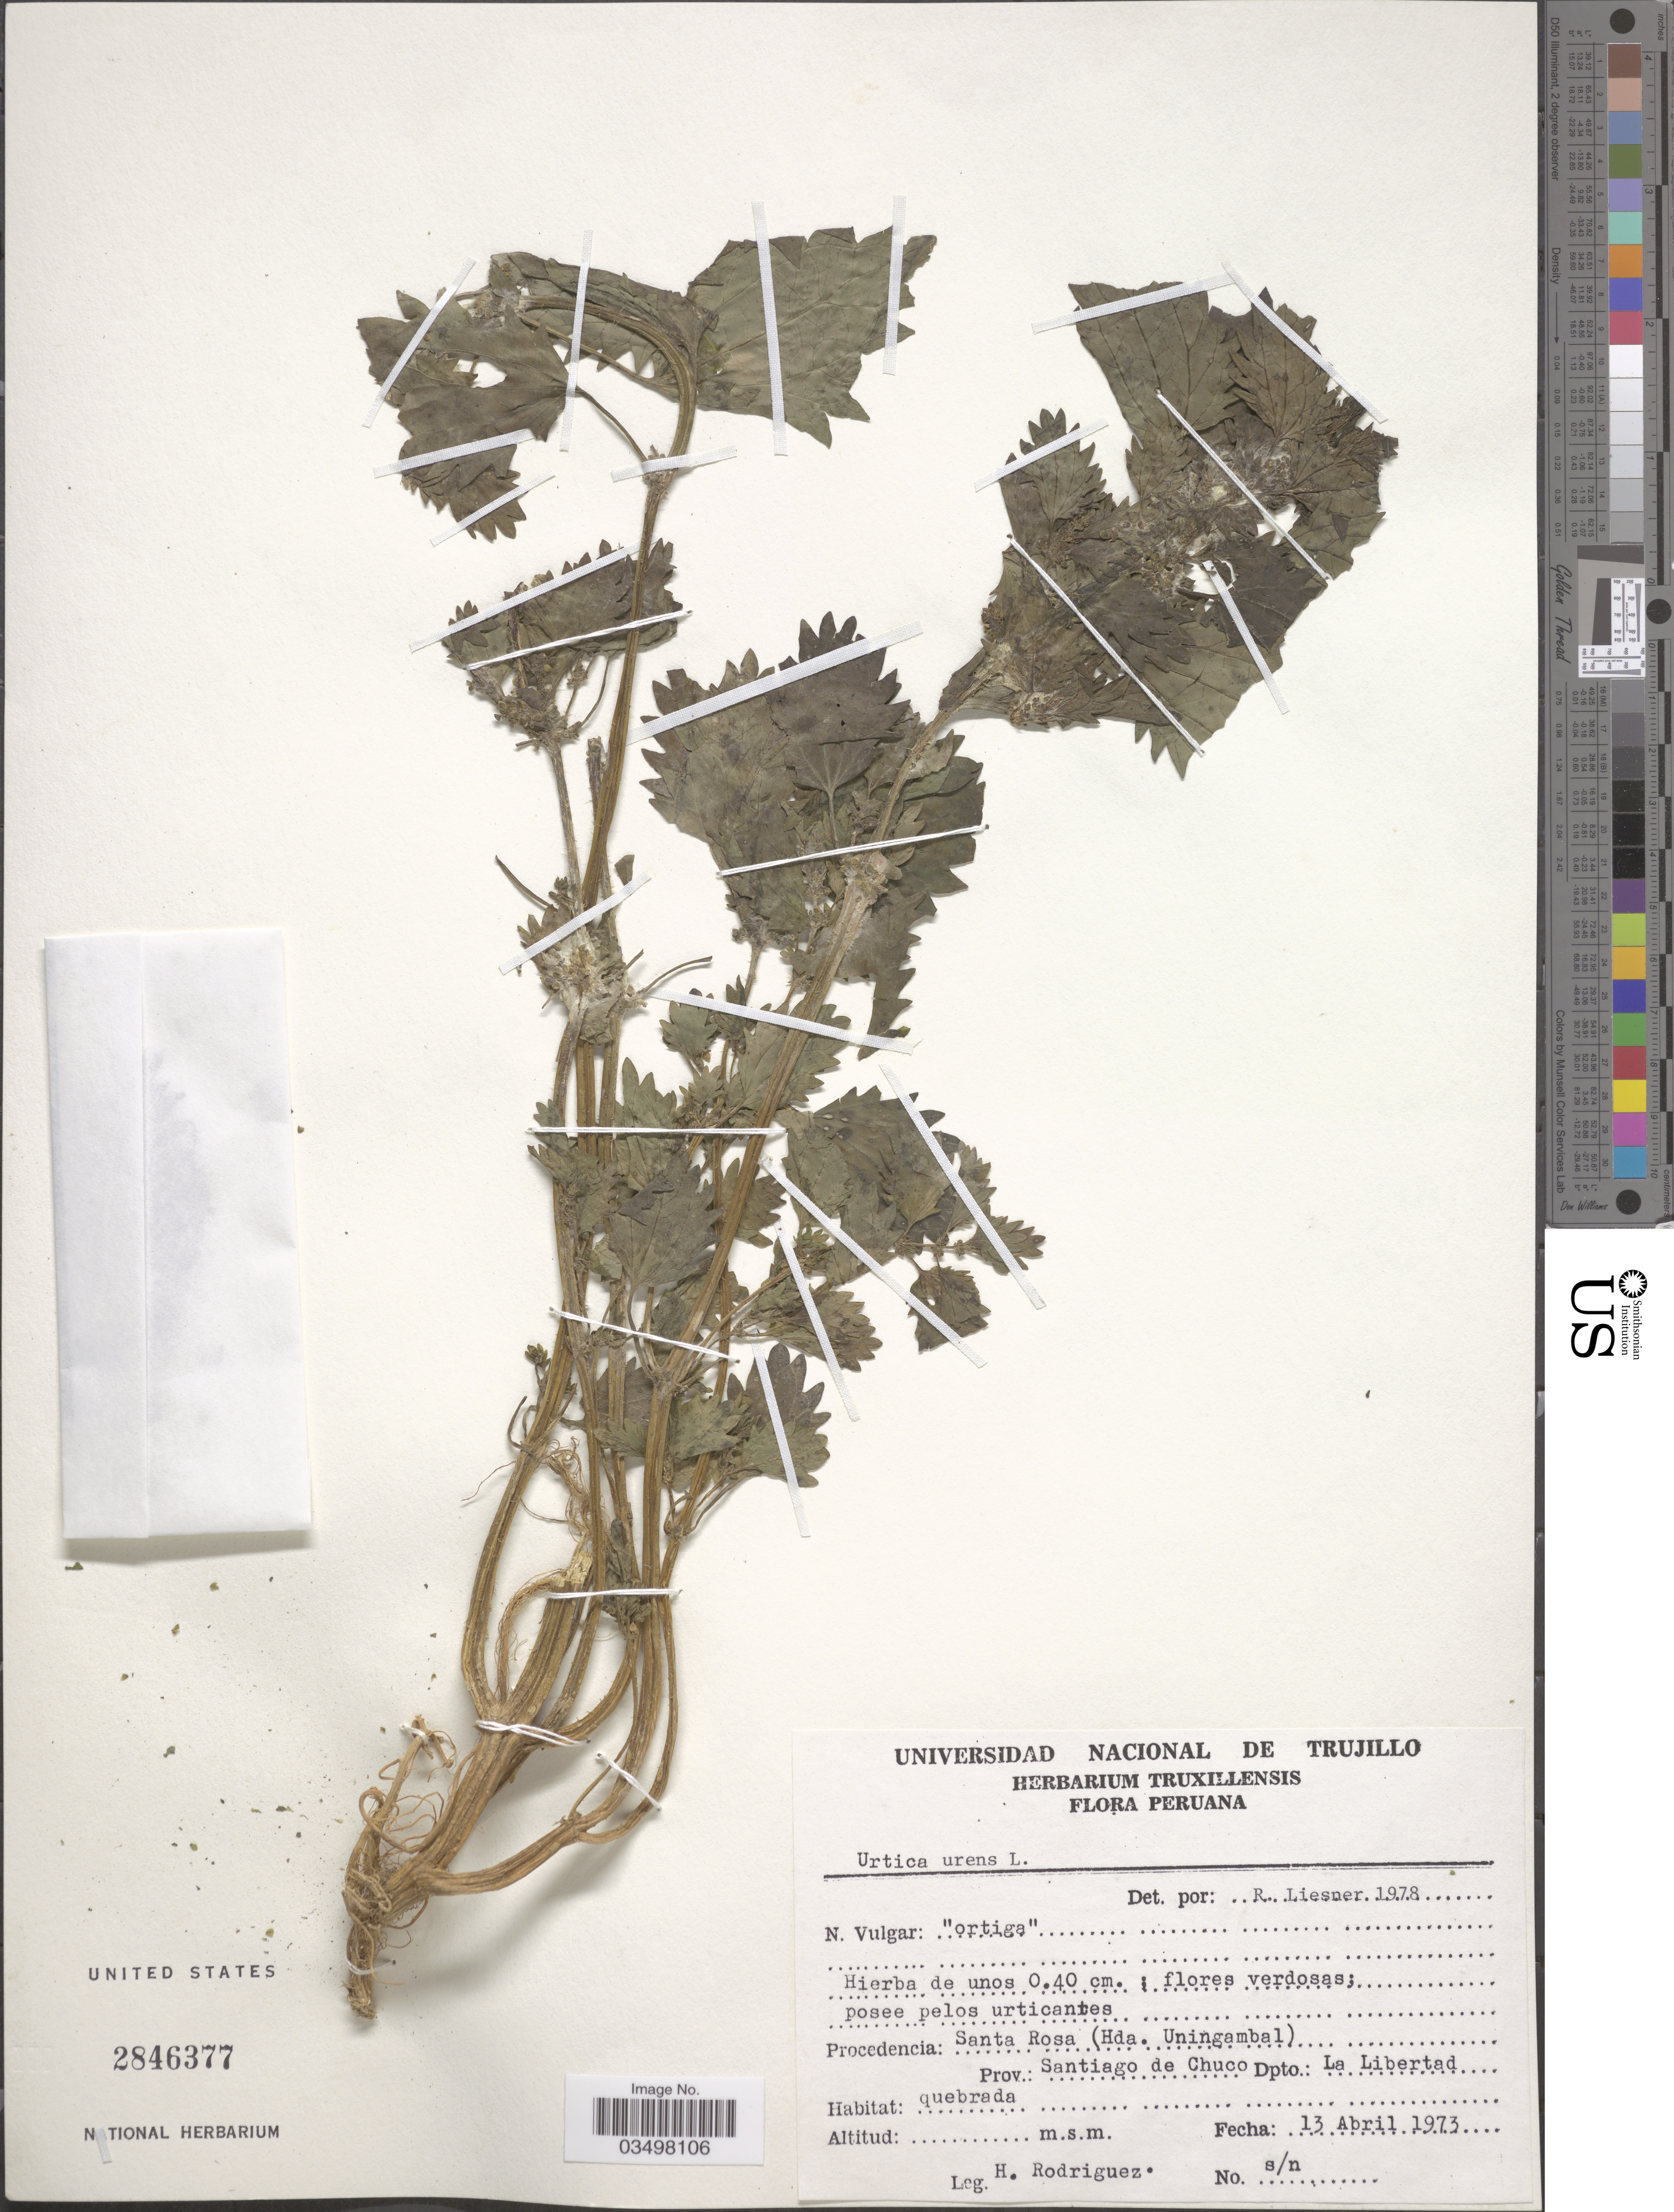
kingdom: Plantae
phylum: Tracheophyta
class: Magnoliopsida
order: Rosales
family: Urticaceae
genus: Urtica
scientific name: Urtica urens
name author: L.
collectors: H. Rodriguez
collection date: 1973-04-13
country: Peru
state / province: La Libertad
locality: Procedencia Santa Rosa (Hda. Uningambal), Prov. Santiago de Chuco, Dpto.: La Libertad.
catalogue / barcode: US 2846377